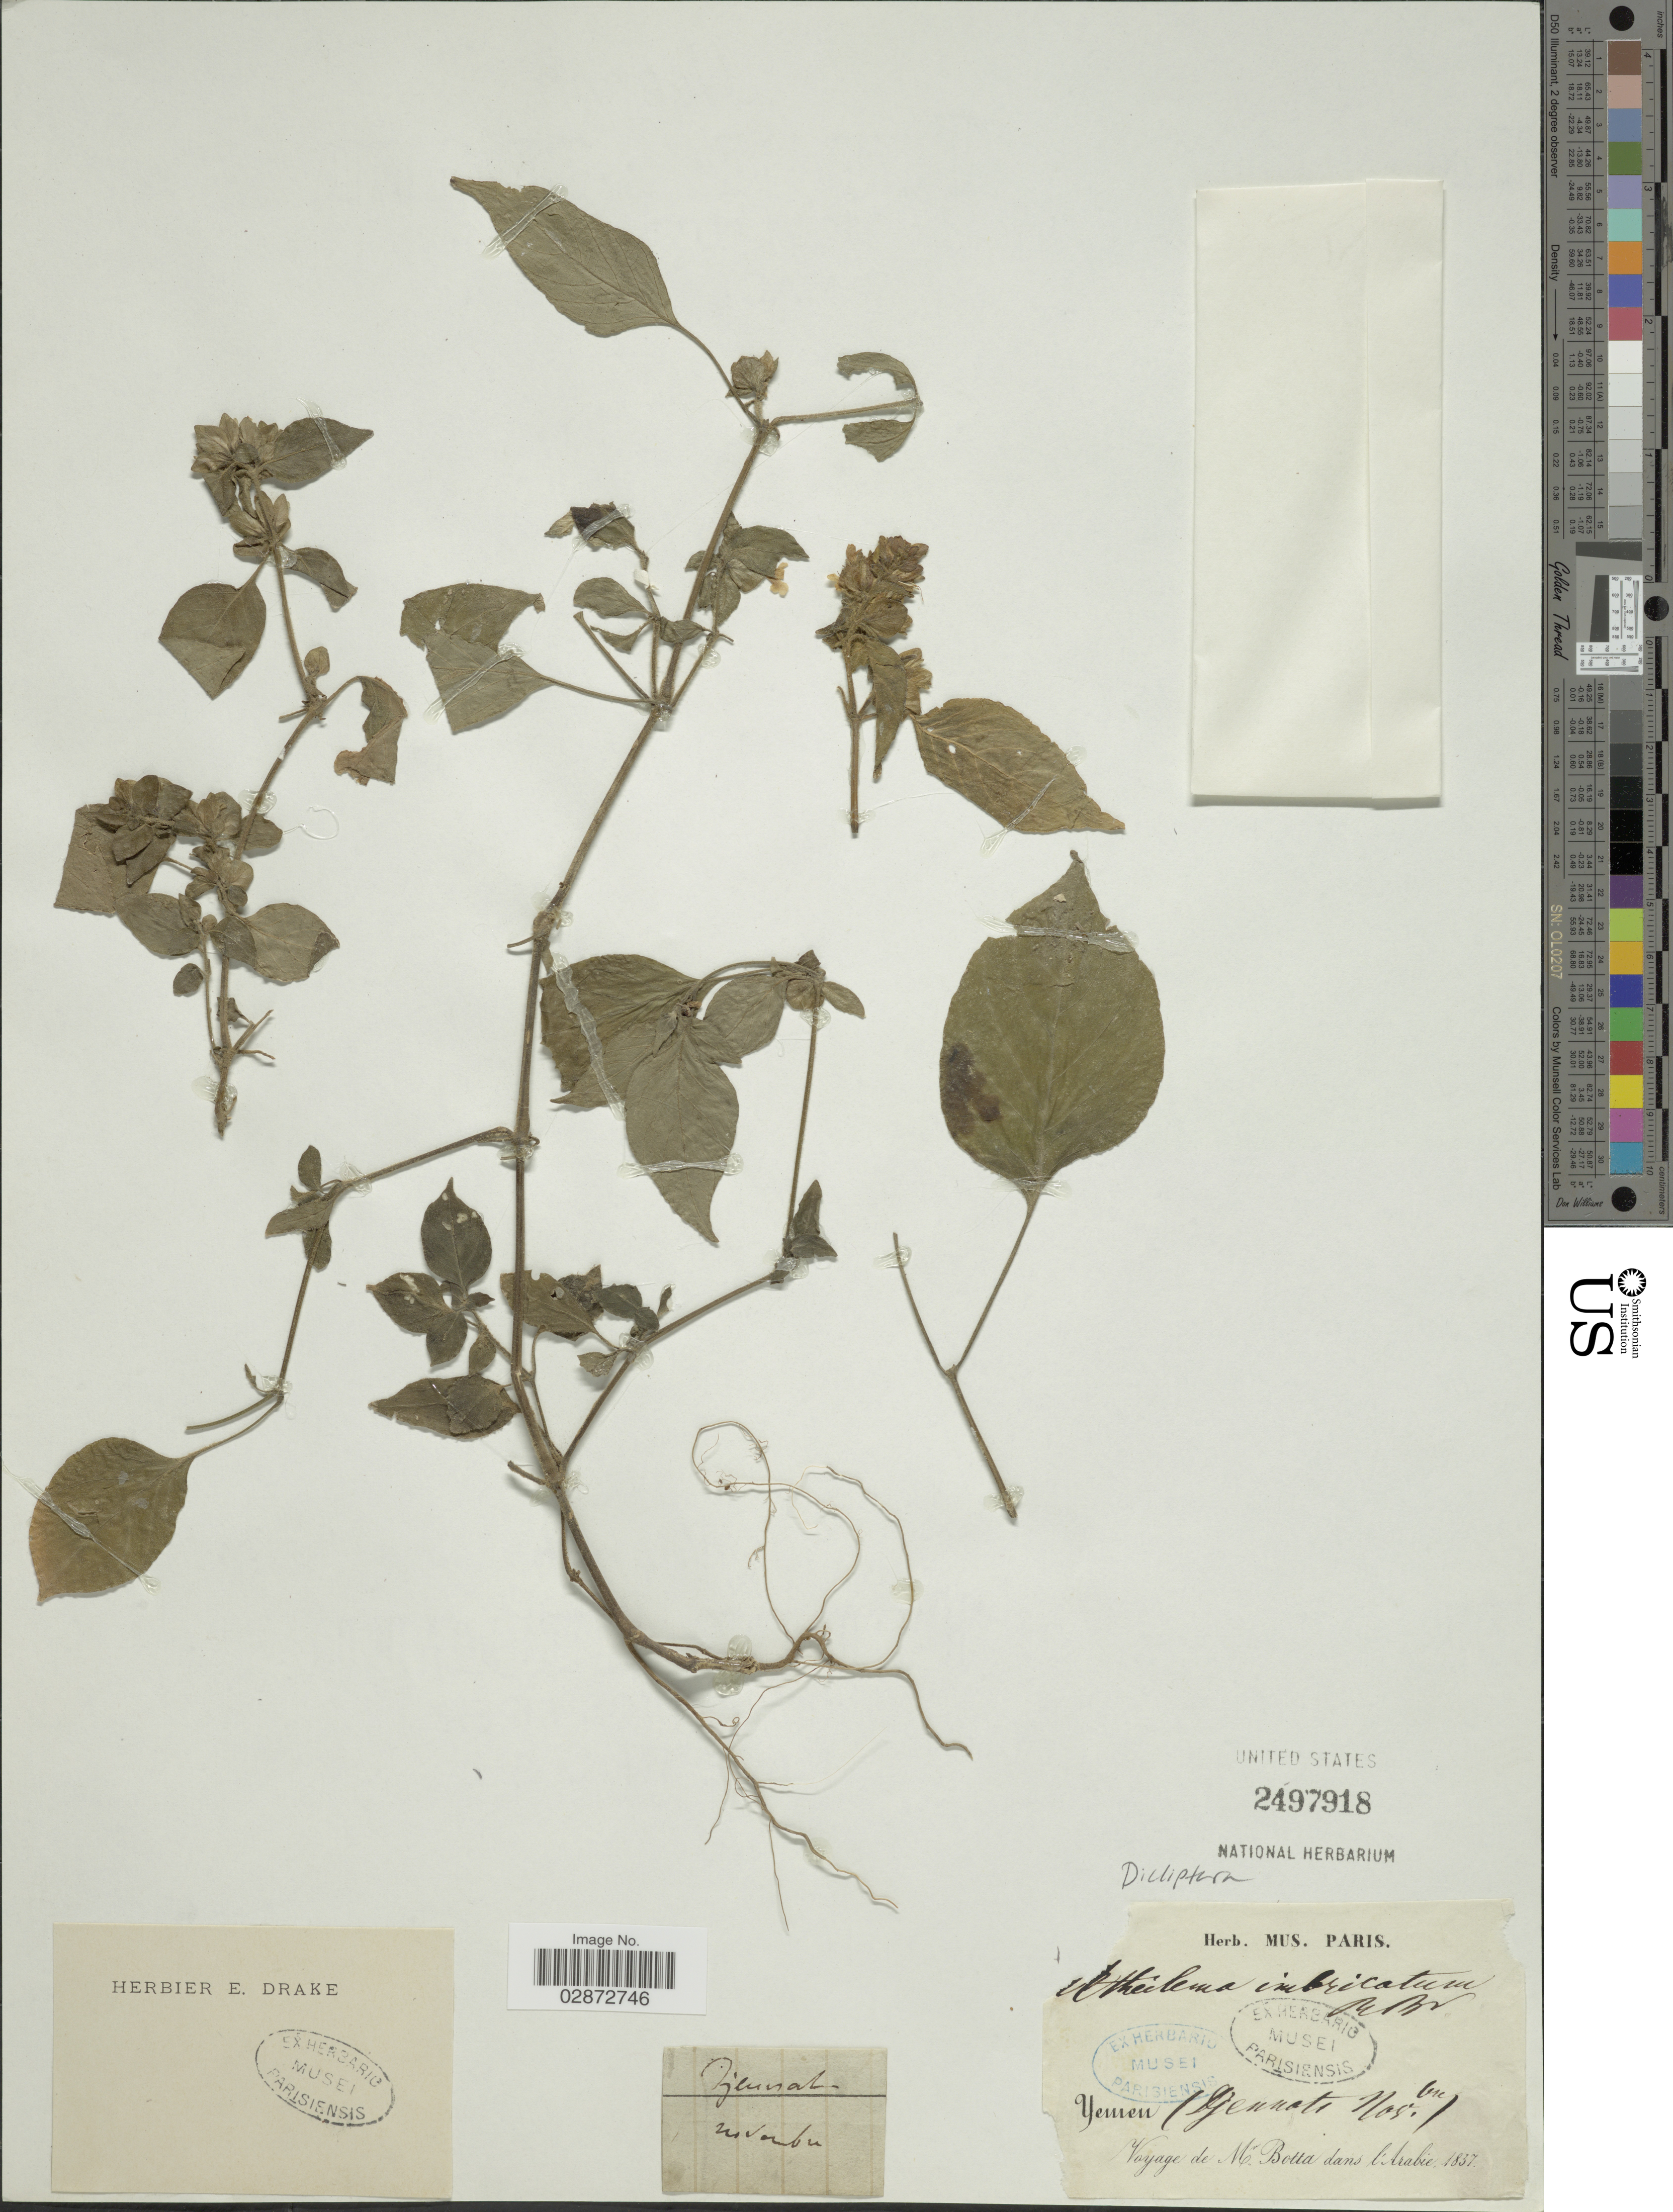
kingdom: Plantae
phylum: Tracheophyta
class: Magnoliopsida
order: Lamiales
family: Acanthaceae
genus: Dicliptera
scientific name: Dicliptera imbricata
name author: Leonard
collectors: M. Botta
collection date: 1837-11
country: Yemen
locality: Yemen. Gennoti. [interpreted] L'Arabie.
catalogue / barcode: US 2497918